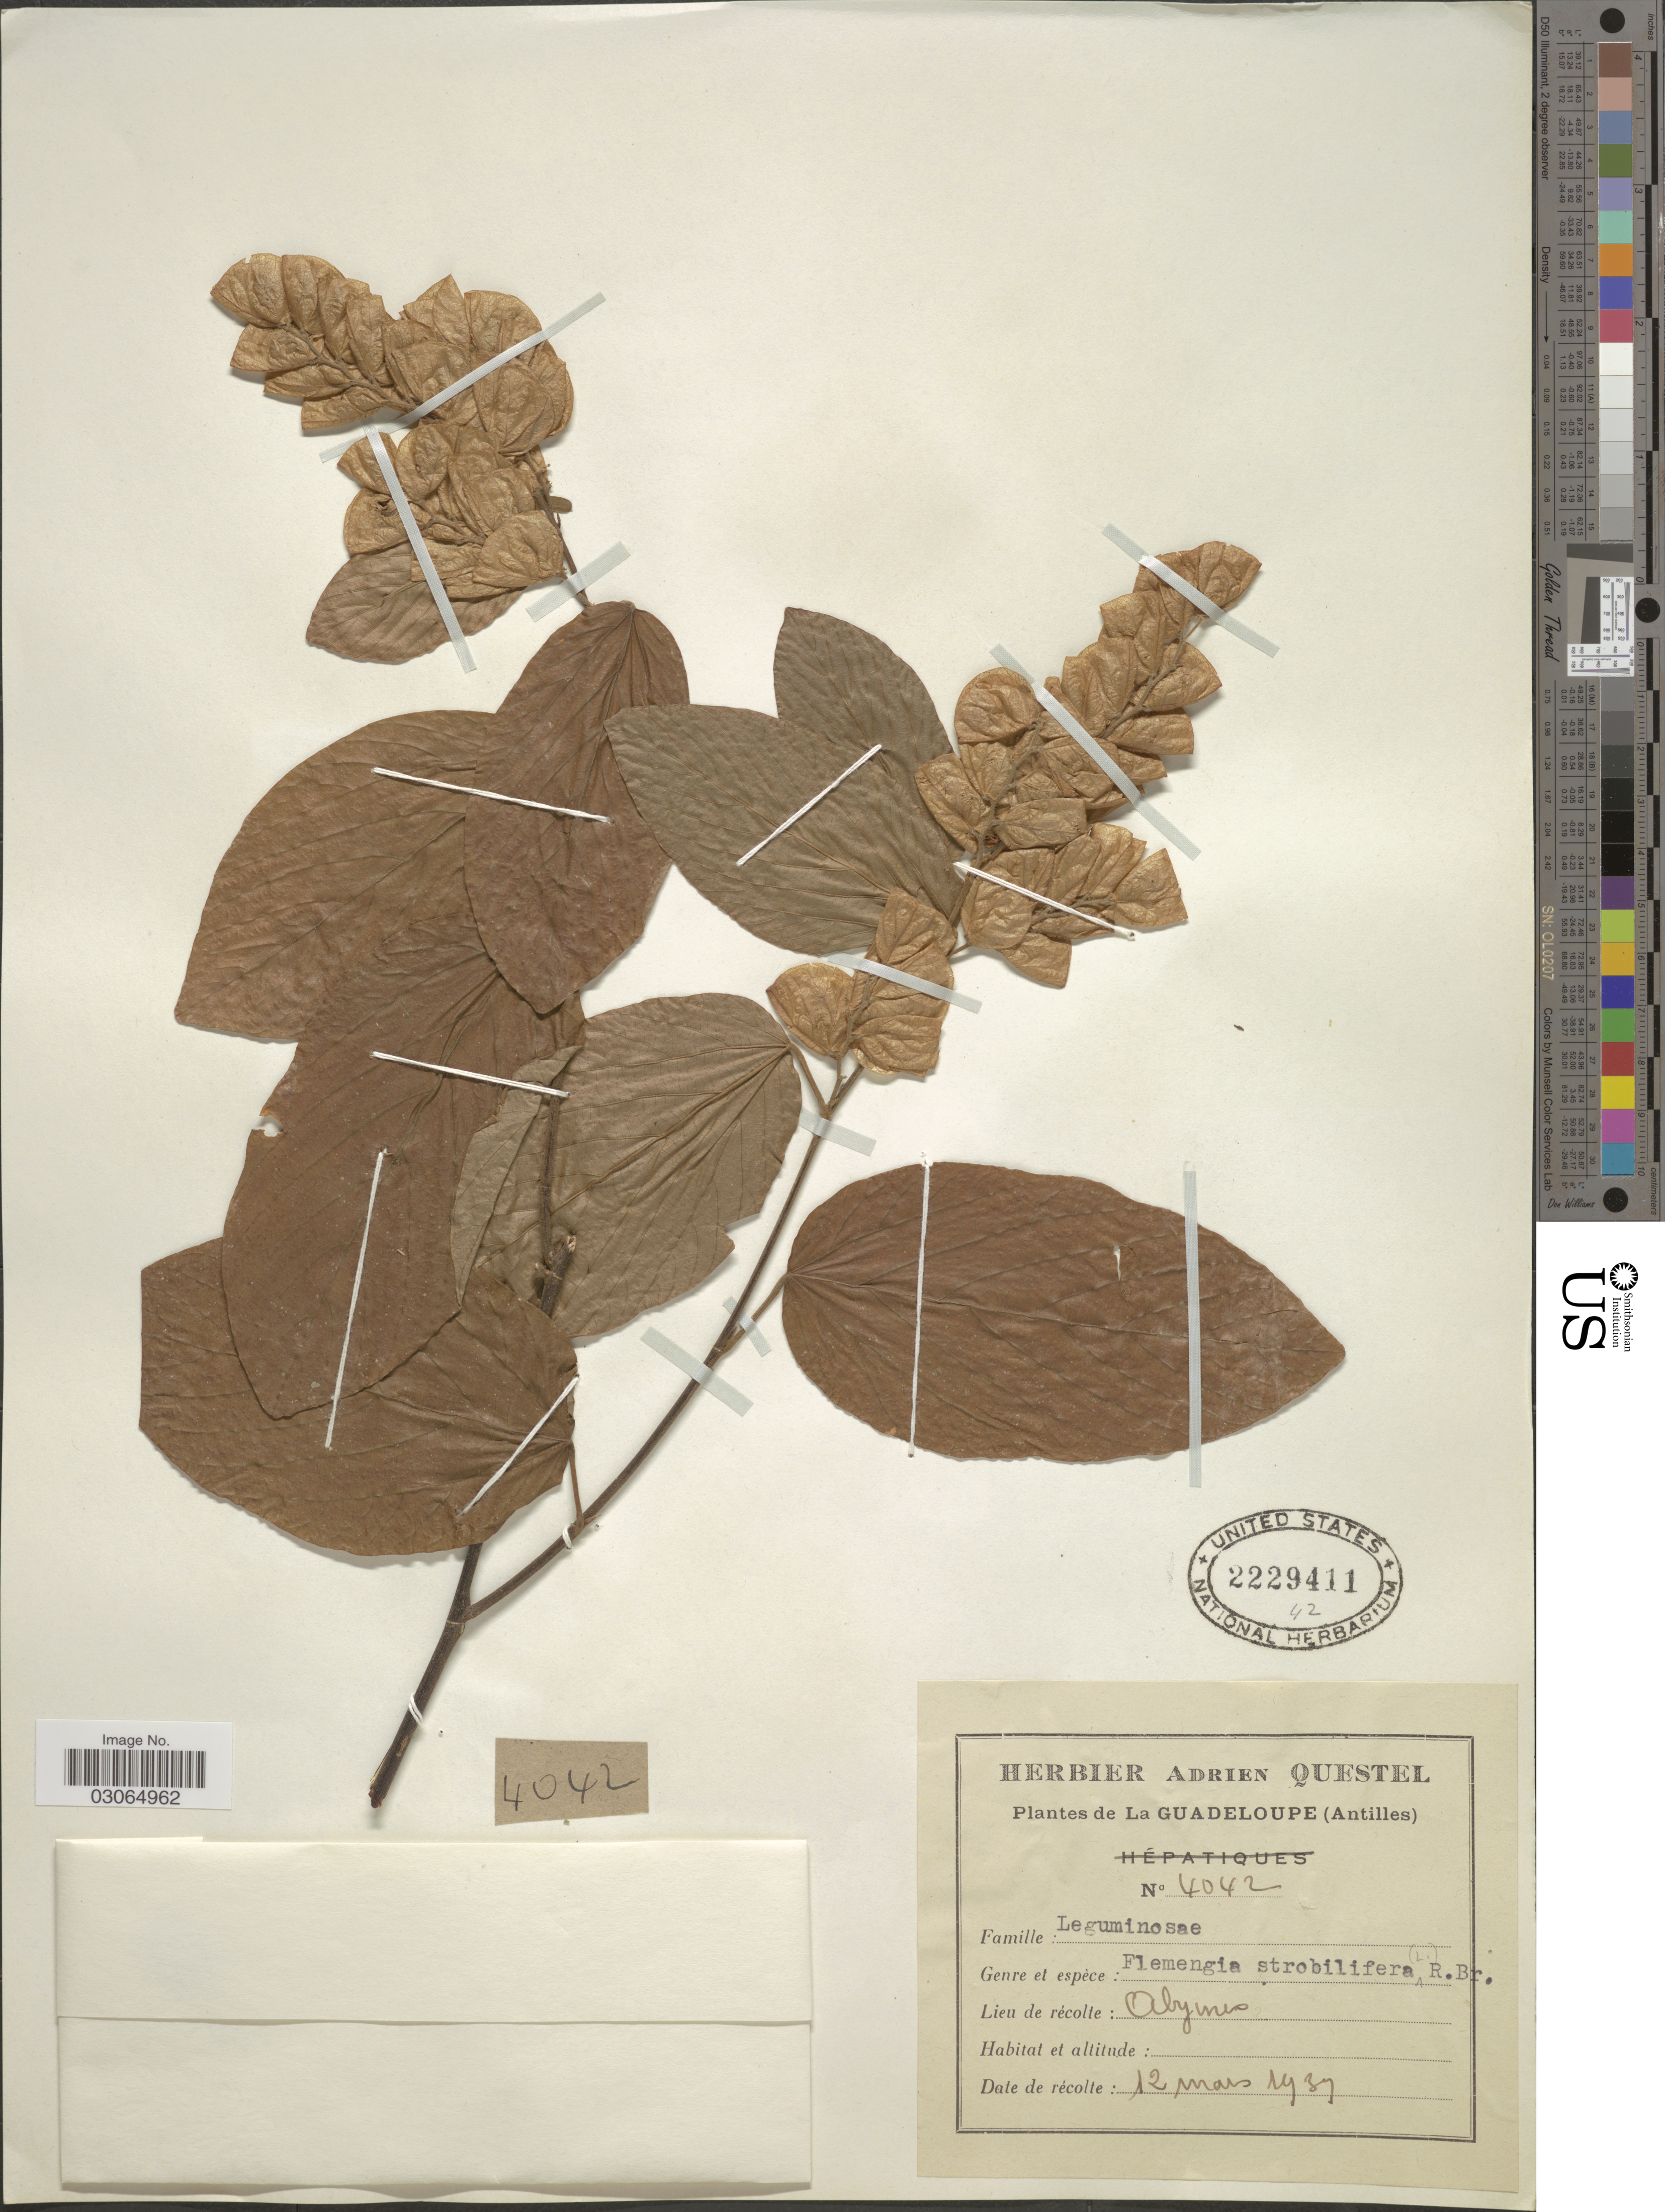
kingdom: Plantae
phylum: Tracheophyta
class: Magnoliopsida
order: Fabales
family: Fabaceae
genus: Flemingia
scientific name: Flemingia strobilifera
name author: (L.) W.T. Aiton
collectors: A. Questel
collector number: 4042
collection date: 1937-03-12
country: Guadeloupe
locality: (Antilles). Abymes.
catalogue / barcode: US 2229411